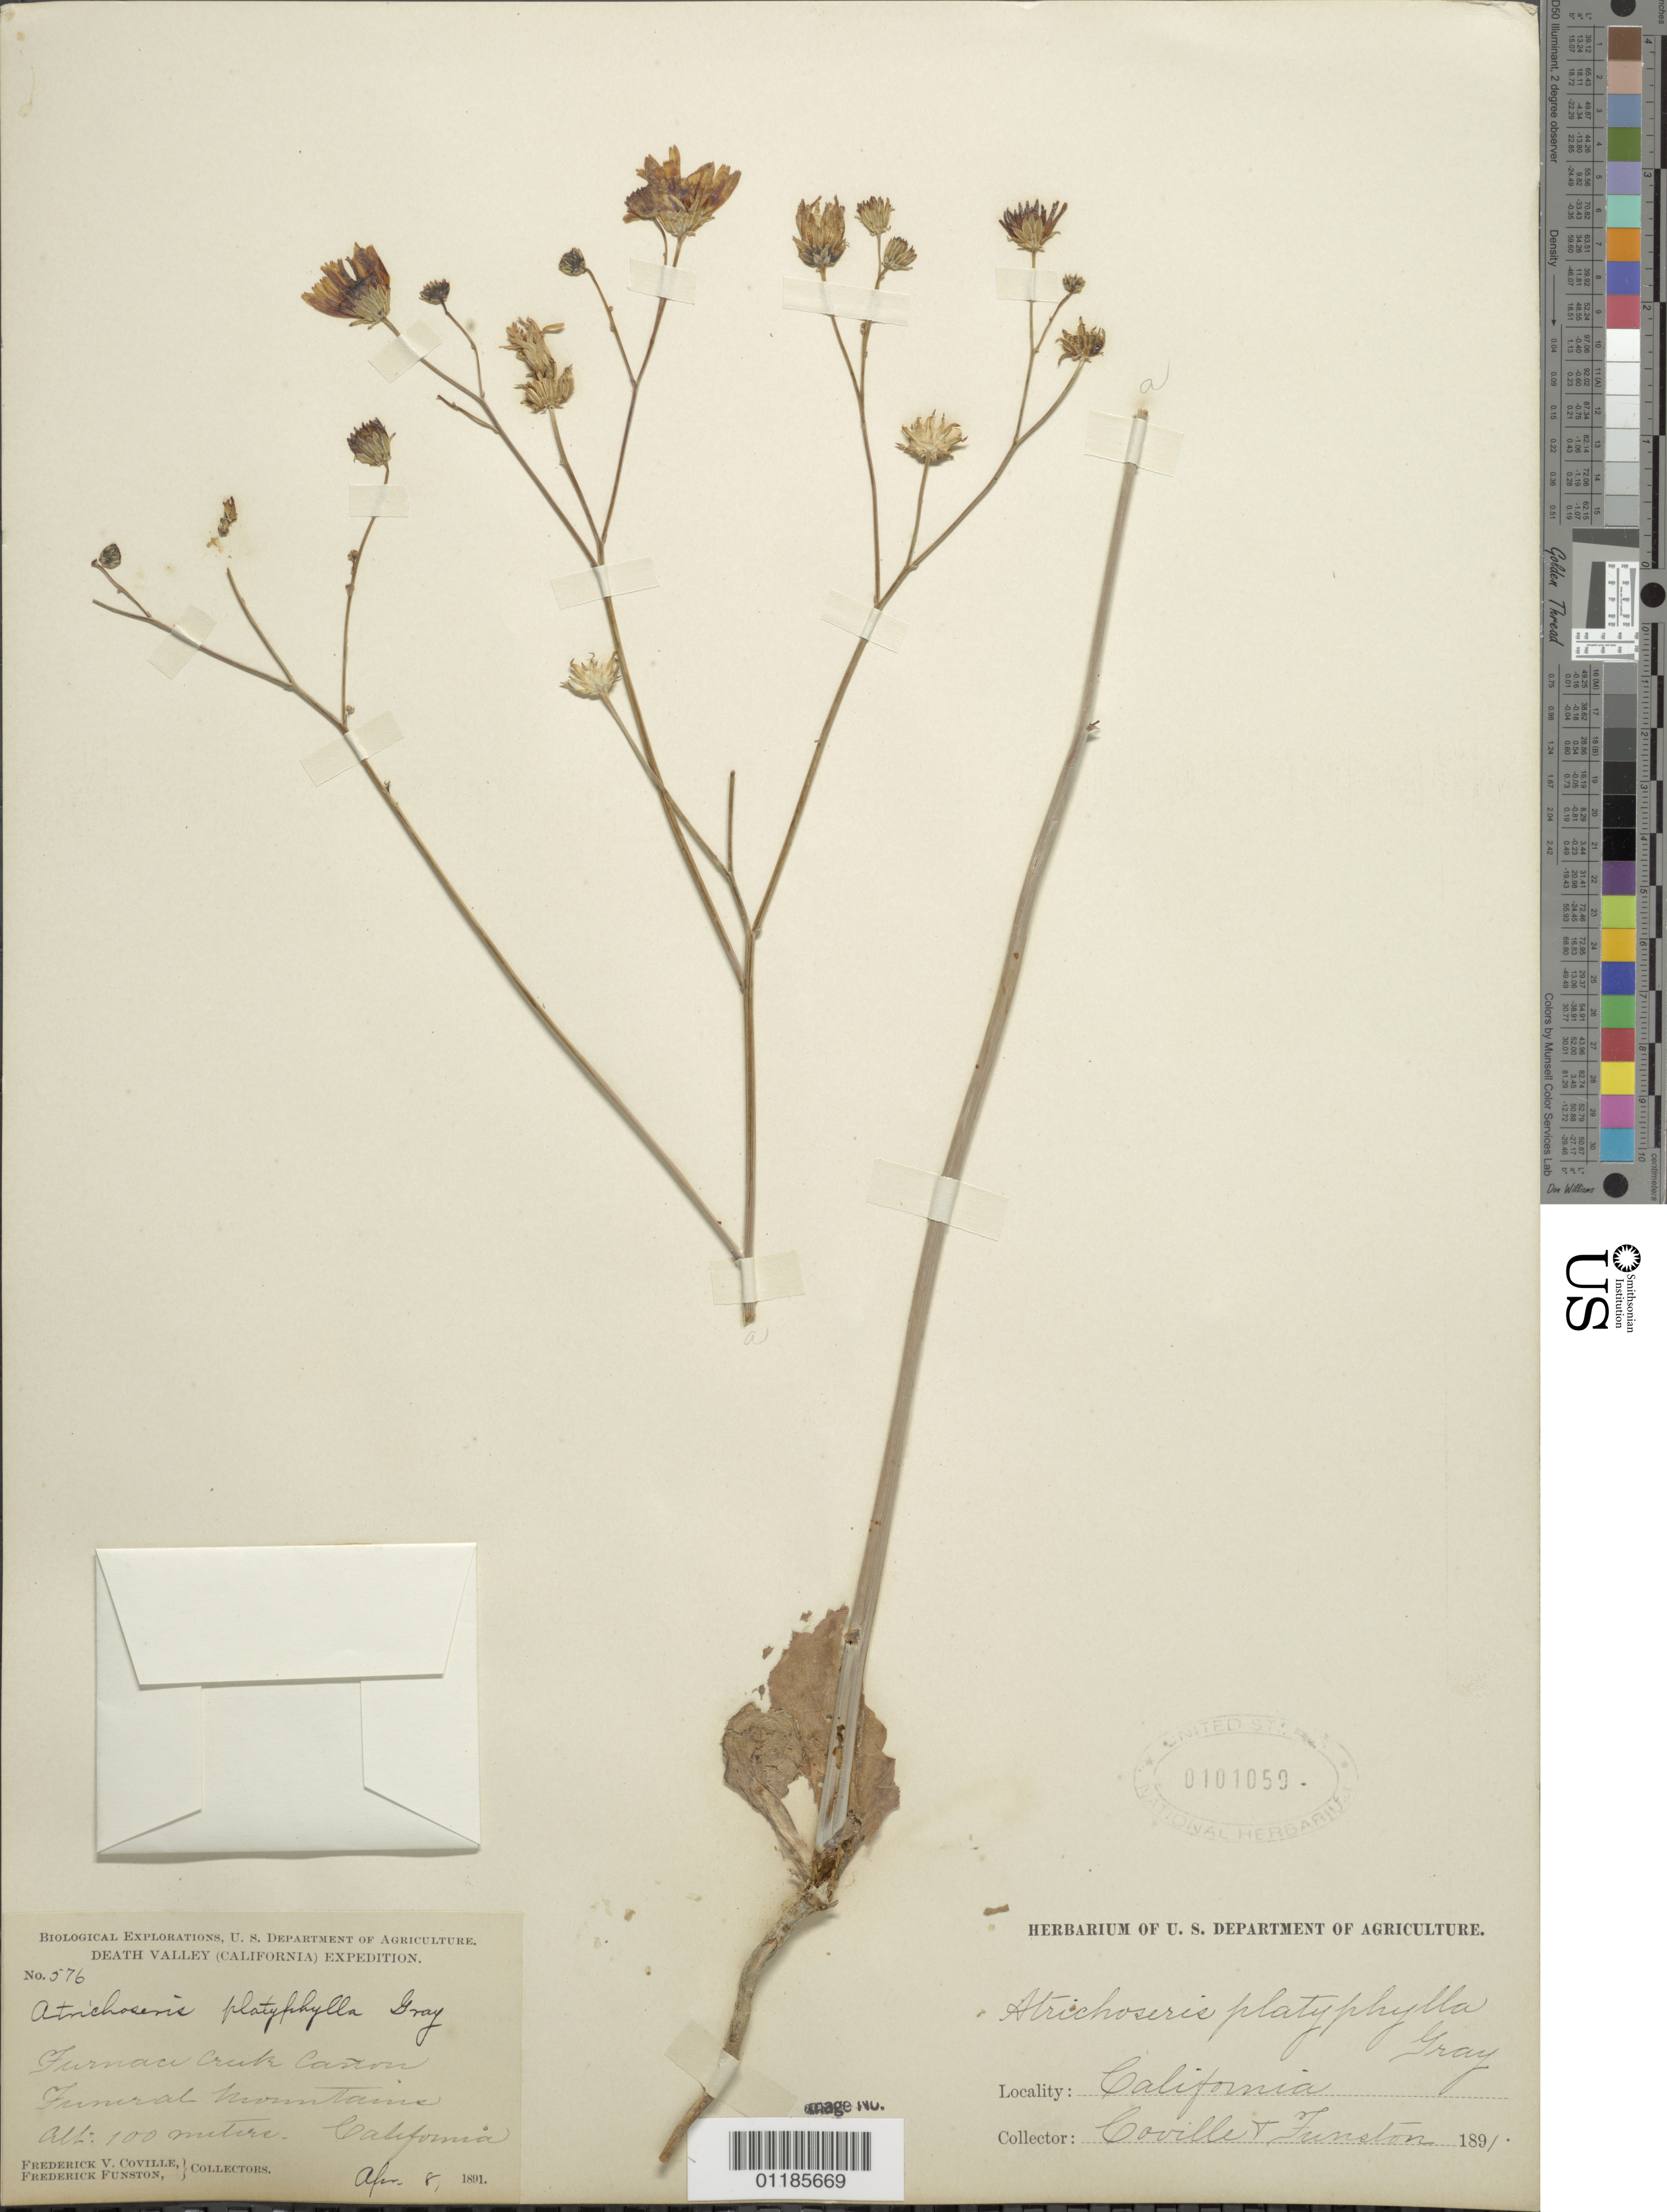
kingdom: Plantae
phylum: Tracheophyta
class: Magnoliopsida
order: Asterales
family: Asteraceae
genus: Atrichoseris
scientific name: Atrichoseris platyphylla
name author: A. Gray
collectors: F. V. Coville & F. Funston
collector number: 576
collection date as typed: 8 Apr 1891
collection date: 1891-04-08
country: United States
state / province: California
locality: Funeral Mountains, Furnace Creek Canyon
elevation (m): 100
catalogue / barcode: US 101059